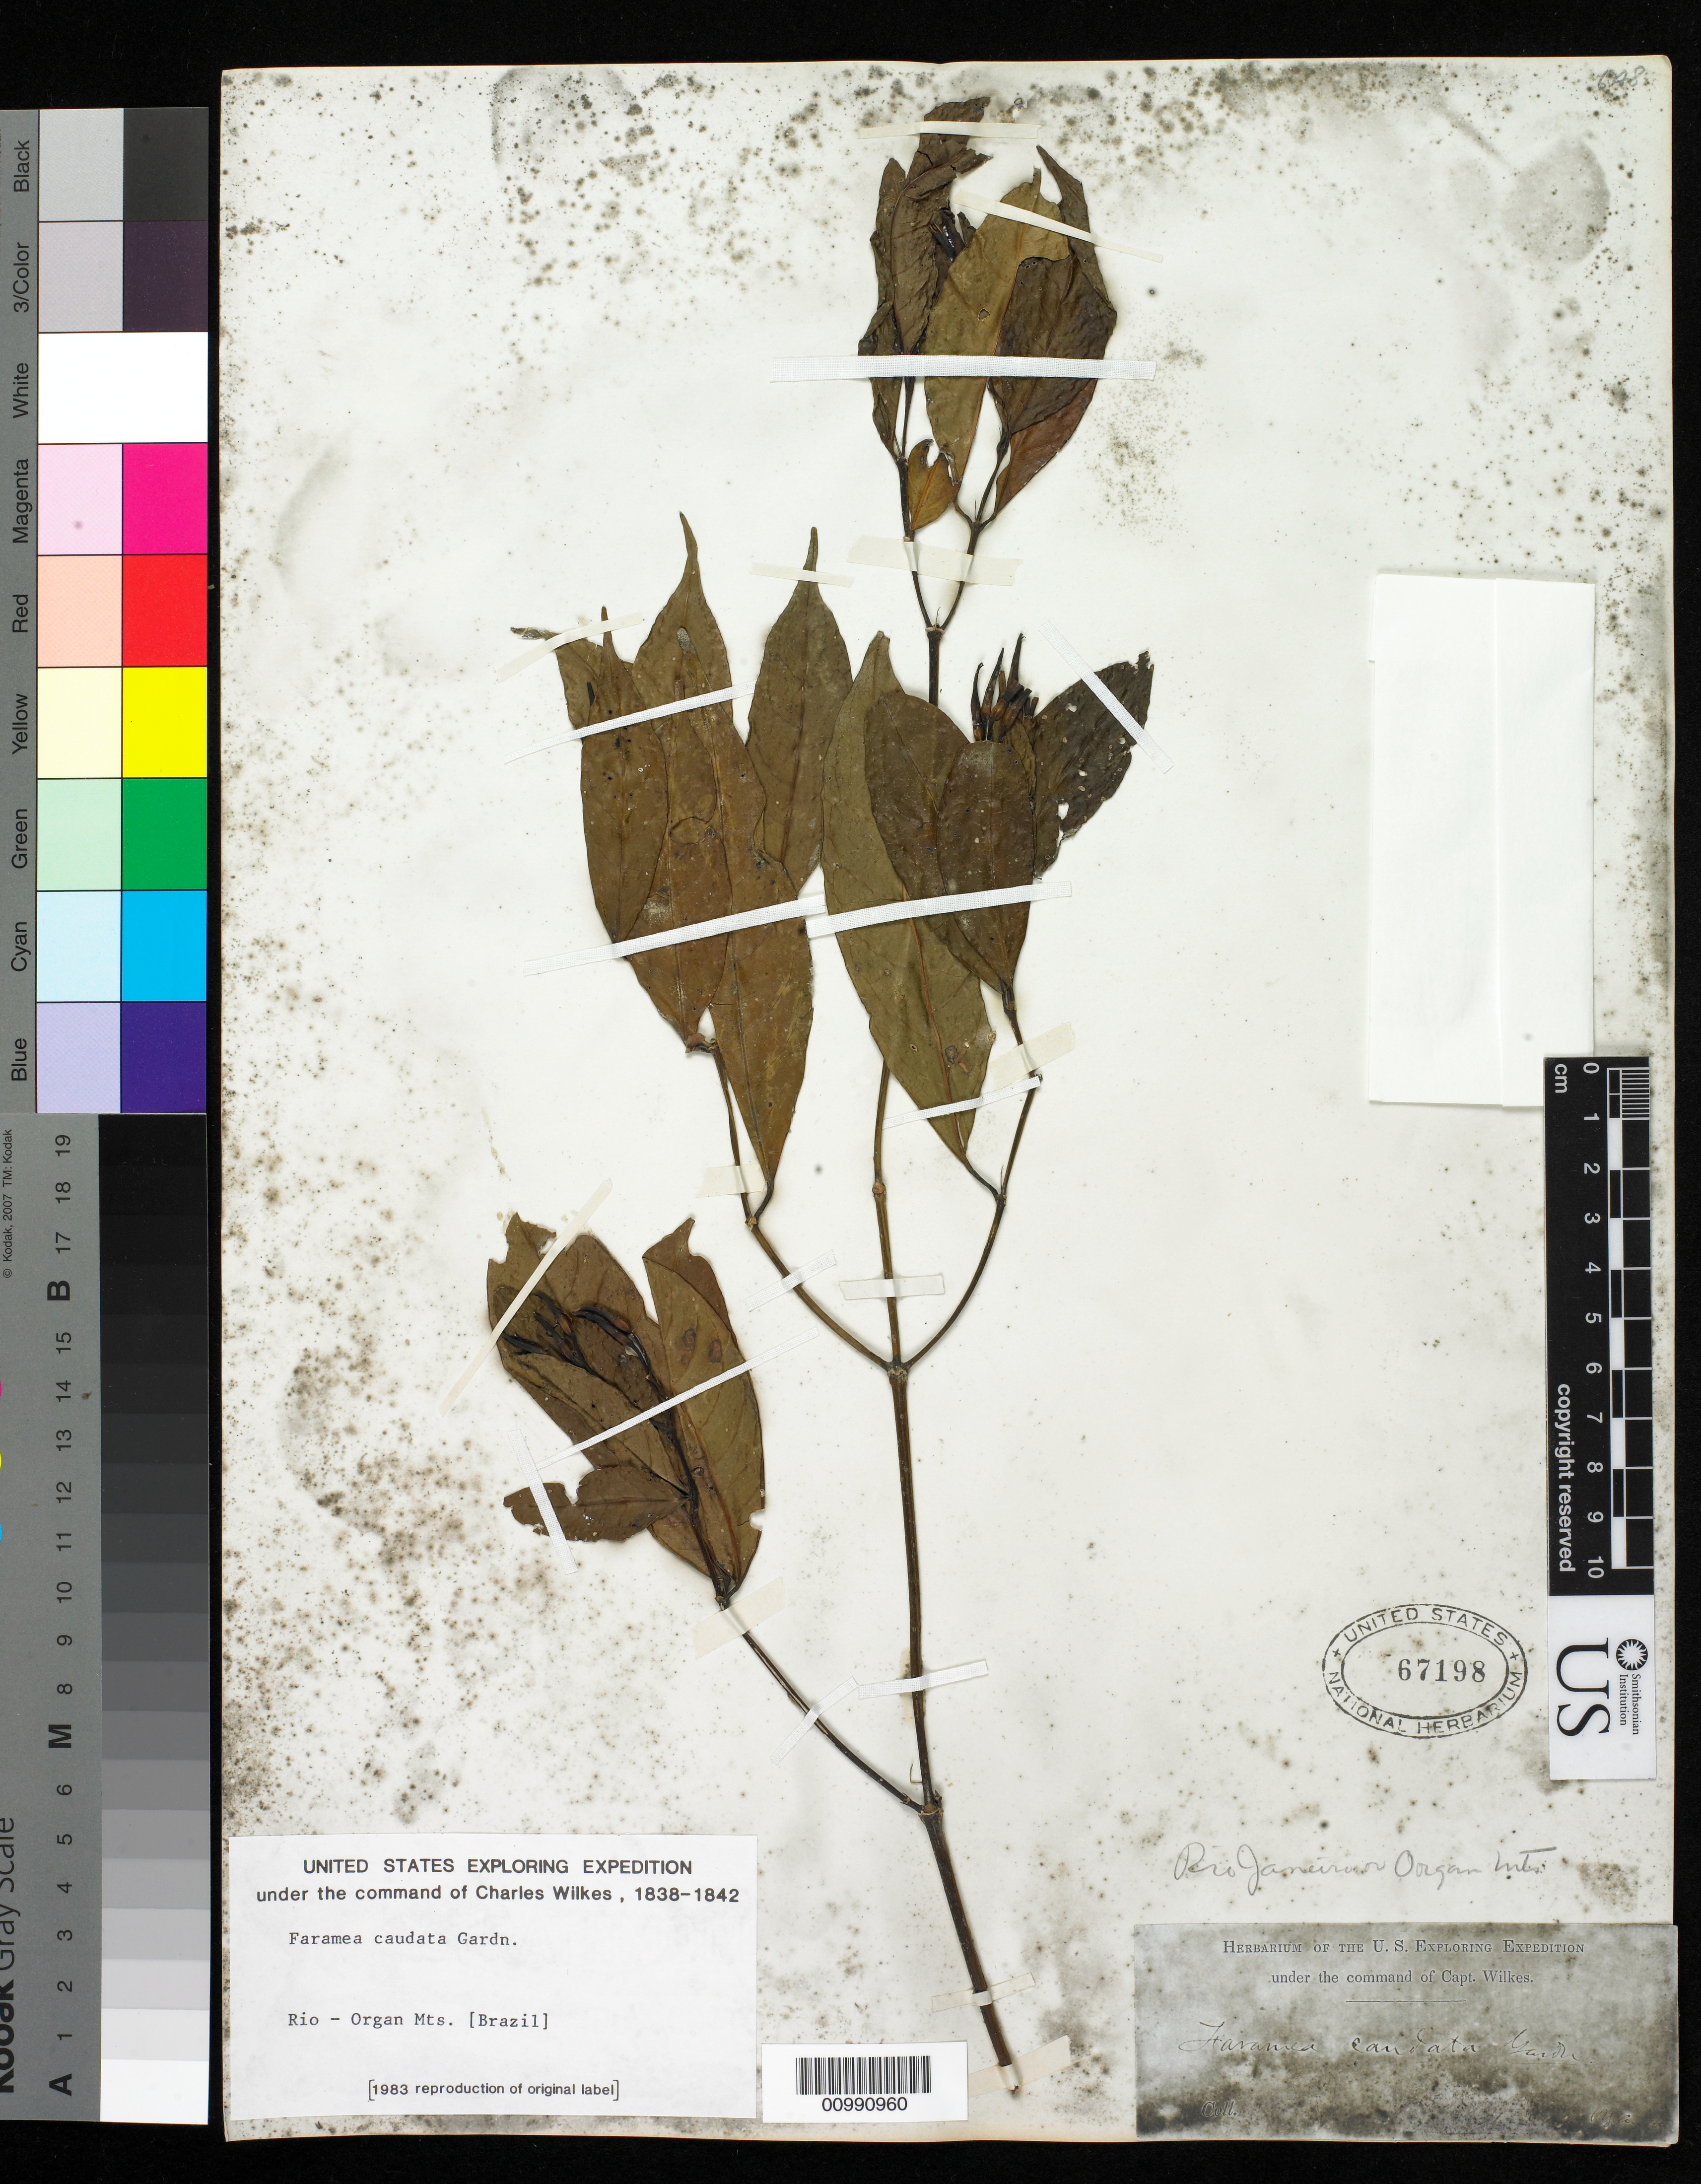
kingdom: Plantae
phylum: Tracheophyta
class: Magnoliopsida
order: Gentianales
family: Rubiaceae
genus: Faramea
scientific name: Faramea caudata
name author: Gardner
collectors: Wilkes Explor. Exped.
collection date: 1838/1842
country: Brazil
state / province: Rio de Janeiro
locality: Organ Mts.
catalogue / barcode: US 67198